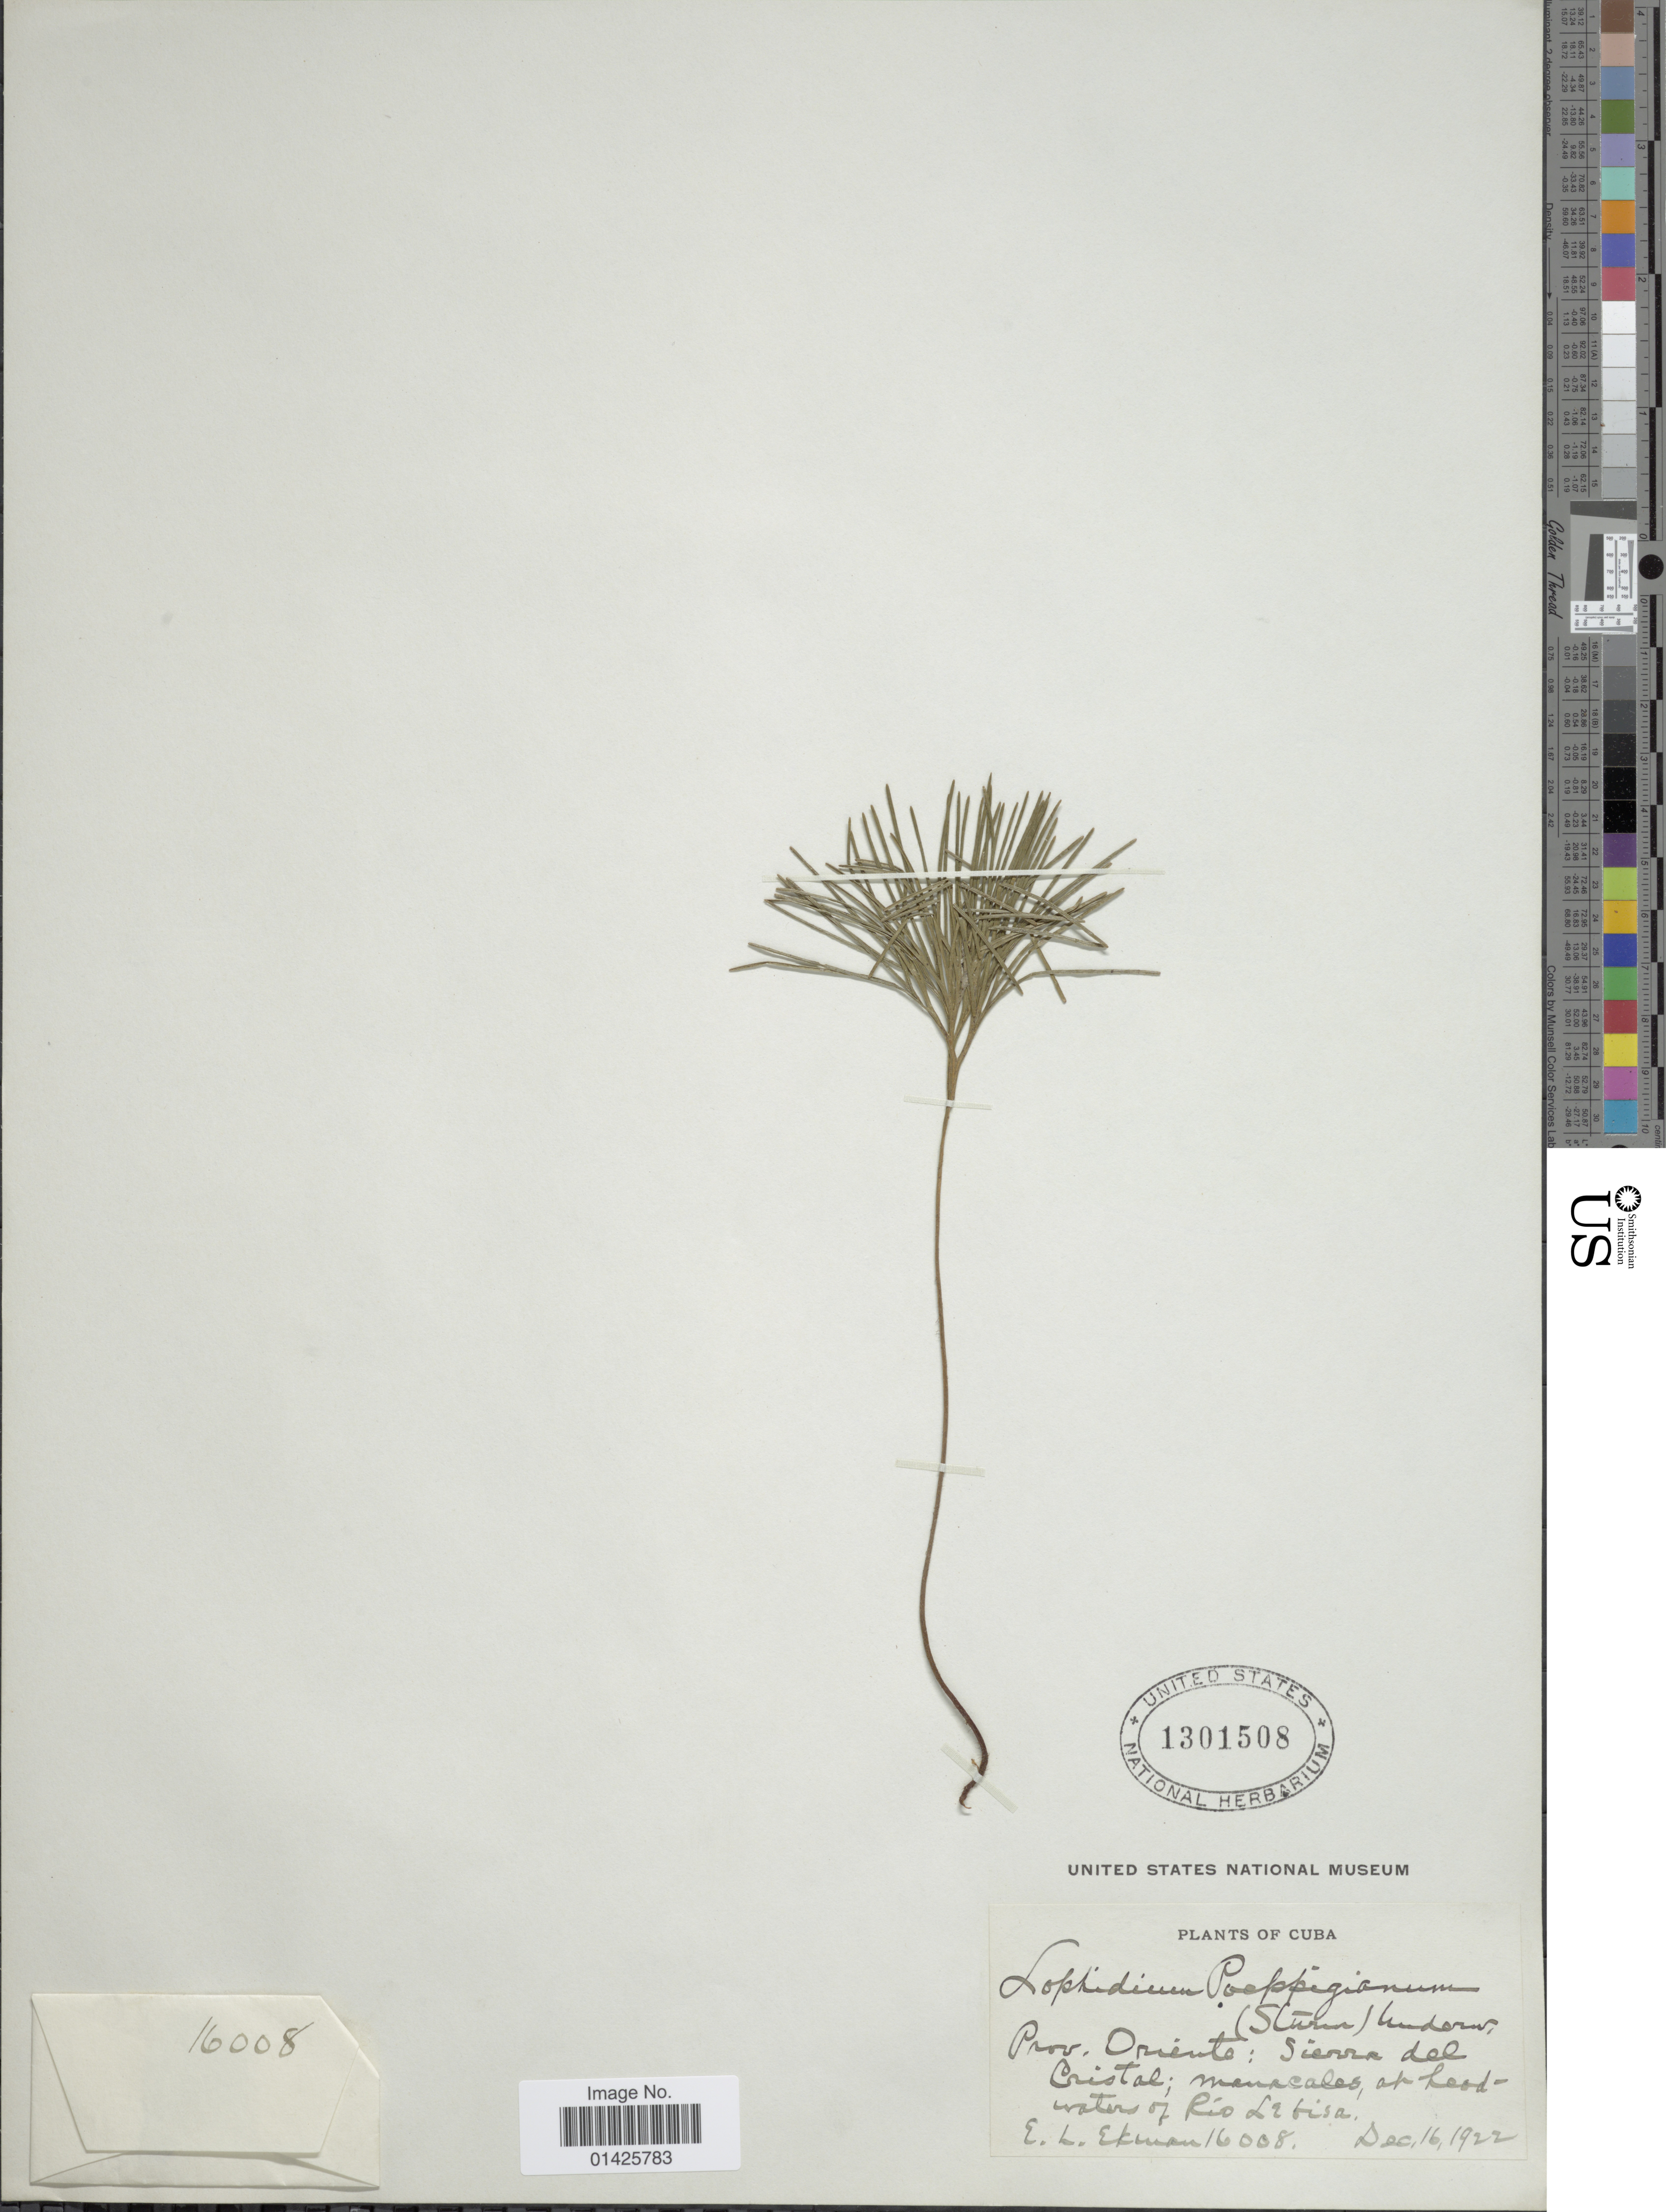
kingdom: Plantae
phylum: Tracheophyta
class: Polypodiopsida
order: Schizaeales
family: Schizaeaceae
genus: Schizaea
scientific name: Schizaea poeppigiana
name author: J.W. Sturm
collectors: E. L. Ekman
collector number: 16008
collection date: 1922-12-16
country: Cuba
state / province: Oriente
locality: Prov. Oriente: Sierra del Cristal, manacales, at head waters of Rio Levisa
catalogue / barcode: US 1301508